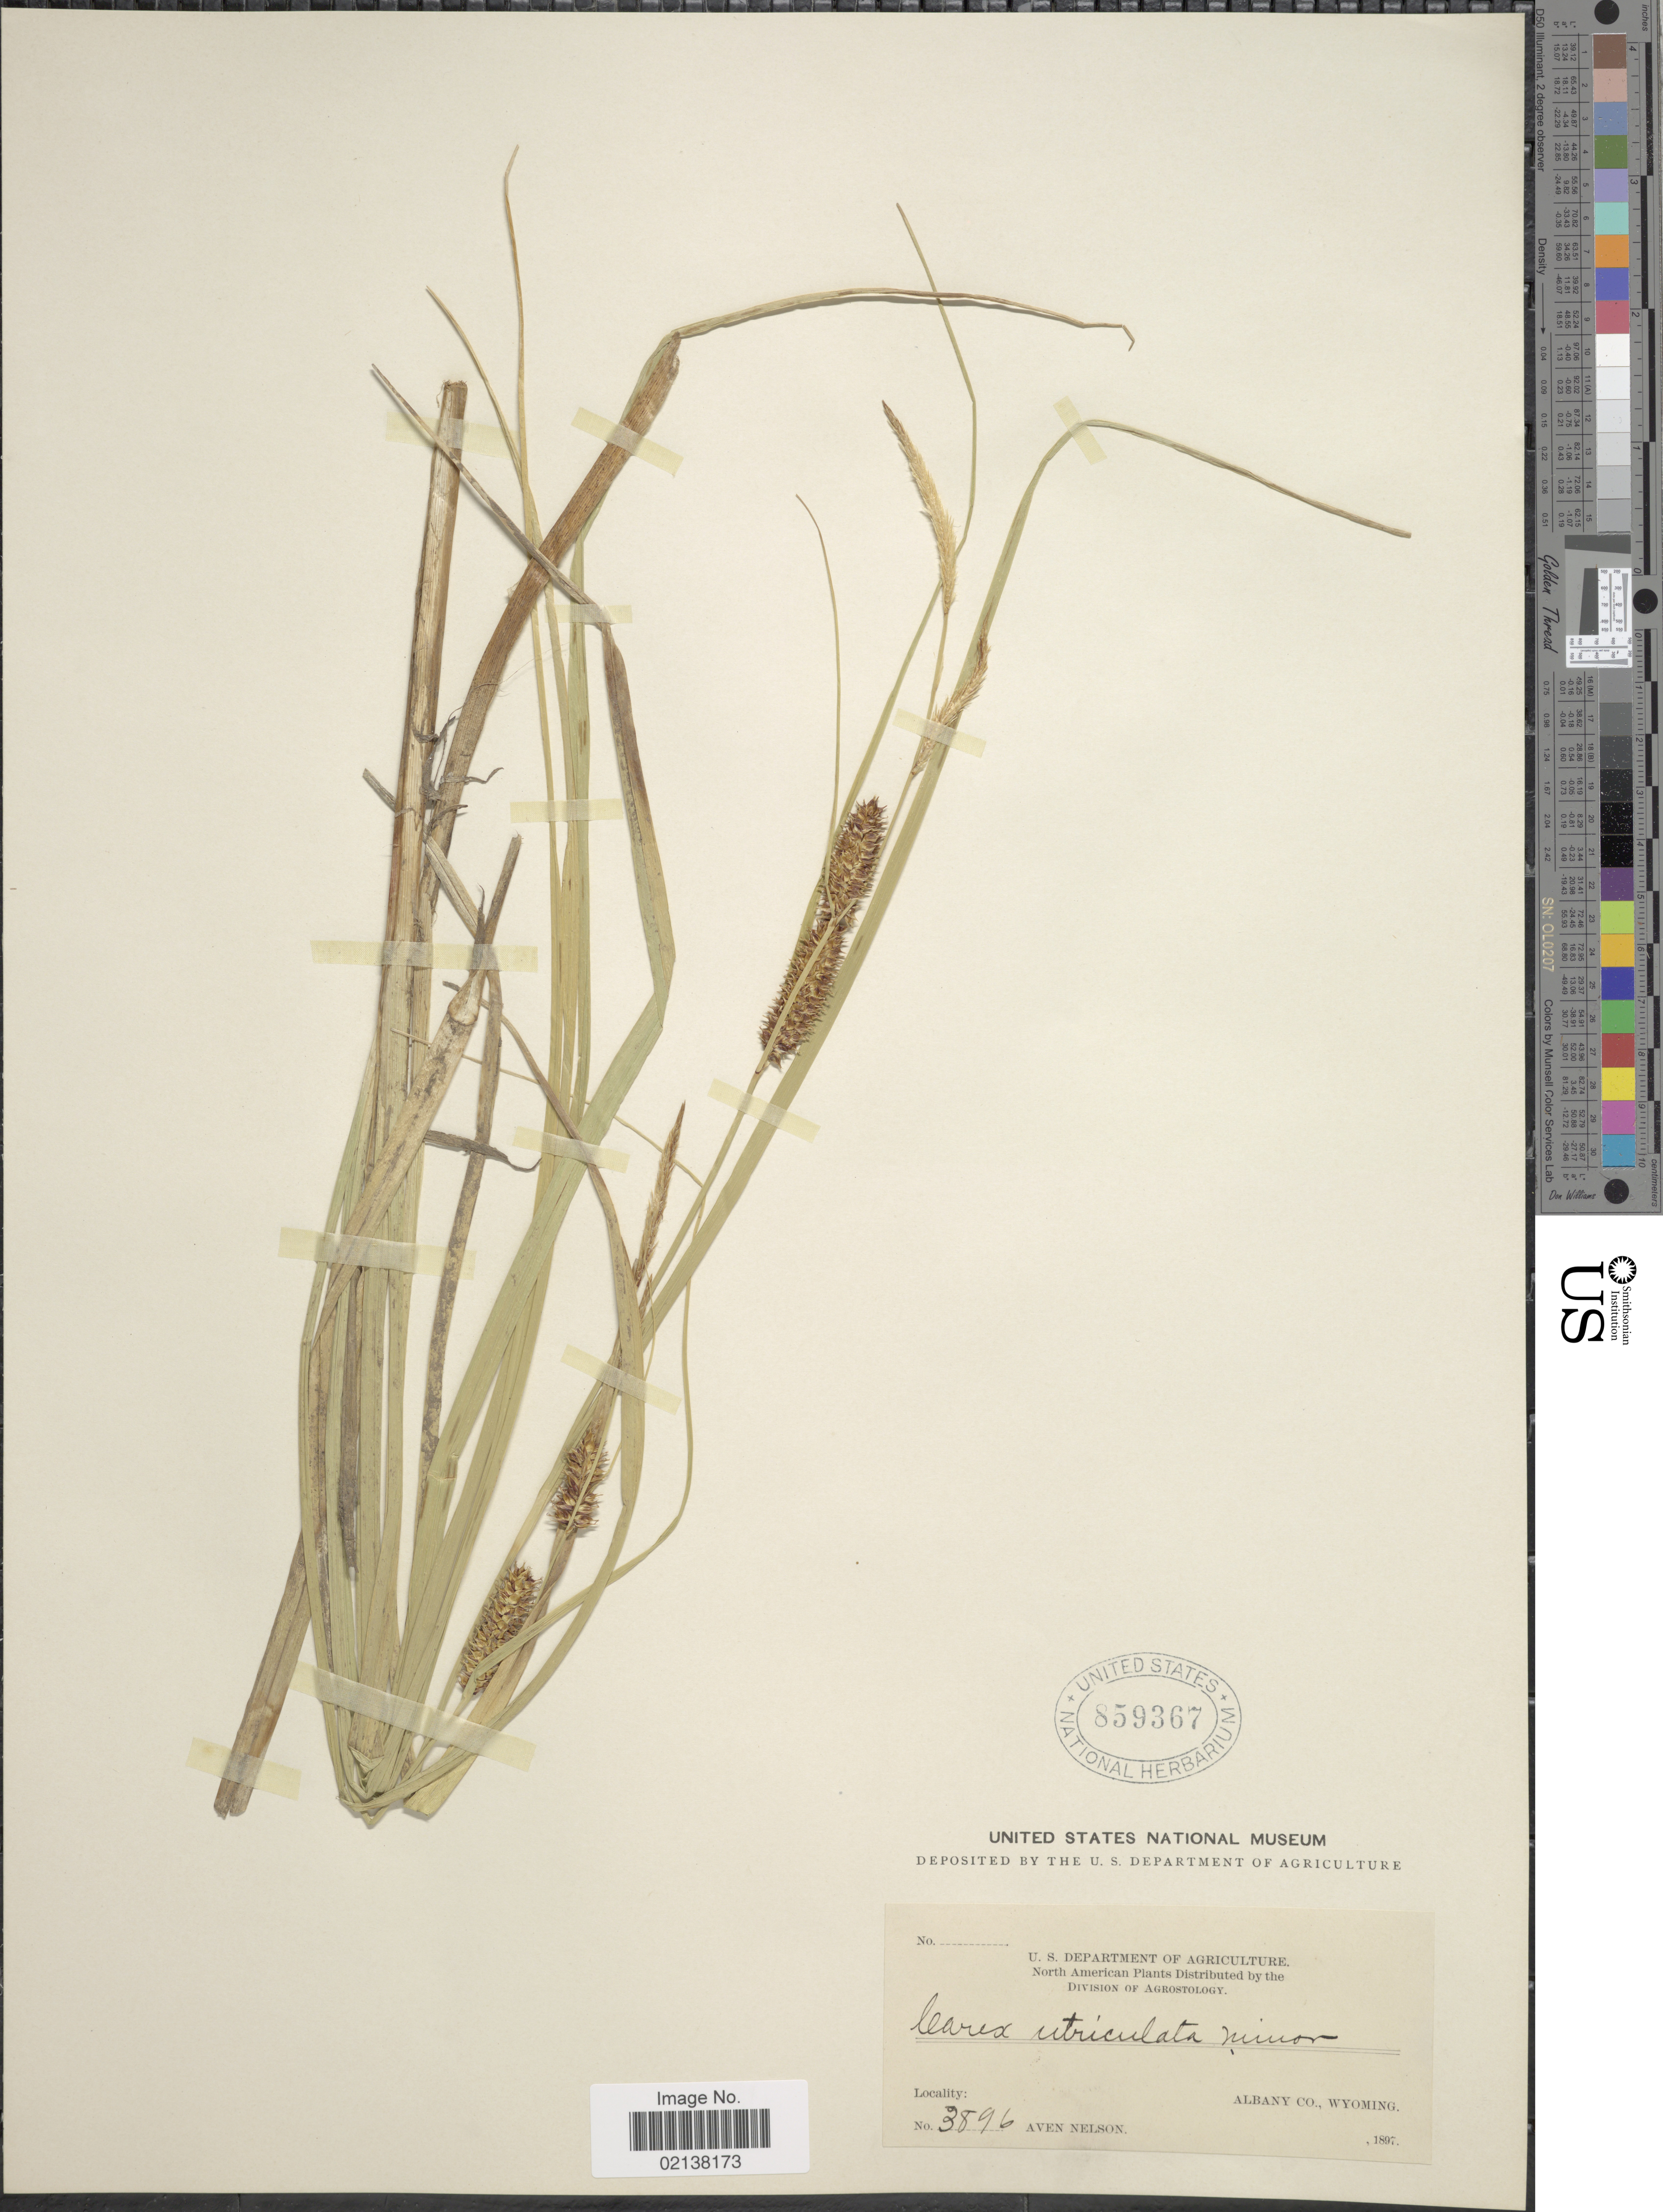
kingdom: Plantae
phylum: Tracheophyta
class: Liliopsida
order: Poales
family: Cyperaceae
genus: Carex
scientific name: Carex utriculata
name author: Boott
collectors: A. Nelson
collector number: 3896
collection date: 1897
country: United States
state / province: Wyoming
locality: Albany Co.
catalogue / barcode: US 859367